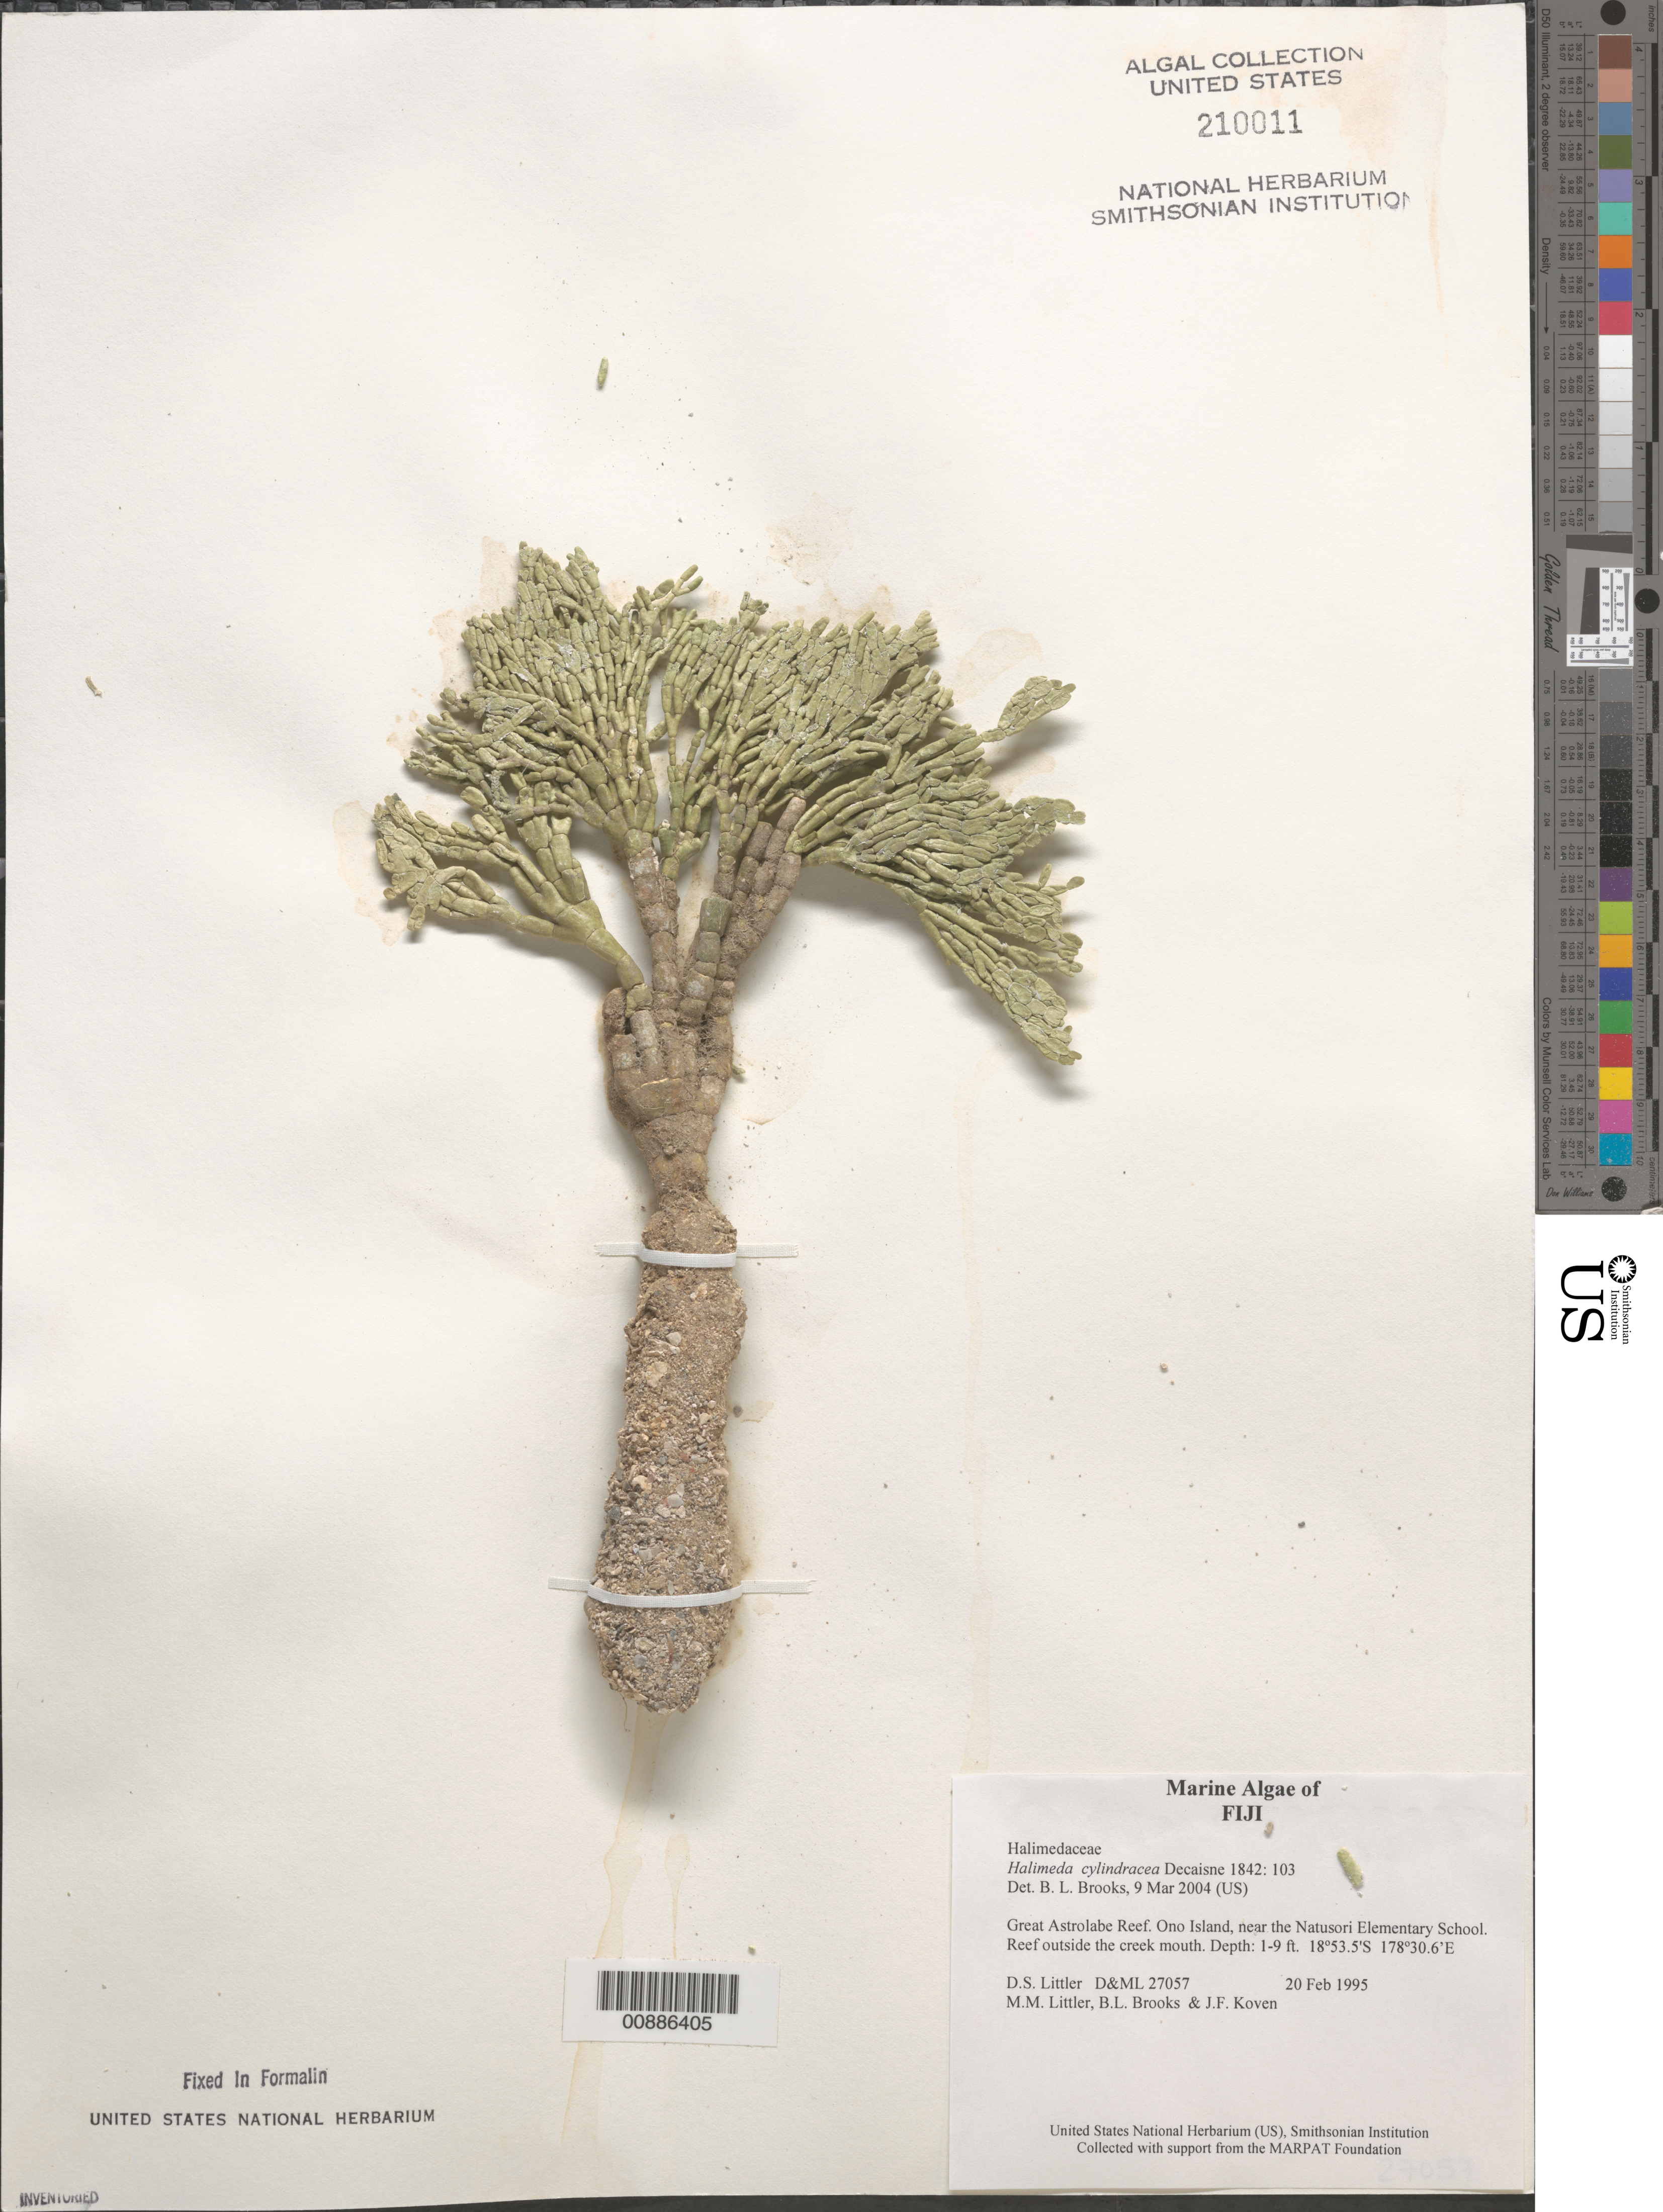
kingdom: Plantae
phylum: Chlorophyta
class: Ulvophyceae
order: Bryopsidales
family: Halimedaceae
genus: Halimeda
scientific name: Halimeda cylindracea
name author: Decne.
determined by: Brooks, B. L., (BOT), Smithsonian Institution - National Museum of Natural History (UNITED STATES)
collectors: D. S. Littler, M. M. Littler, B. Brooks & J. Koven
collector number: D&ML 27057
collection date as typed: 20 Feb 1995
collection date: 1995-02-20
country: Fiji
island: Ono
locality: Great Astrolabe Reef, near Natusori Elementary School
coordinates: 18 53.5'S, 178 30.6'E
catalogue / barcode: US 210011